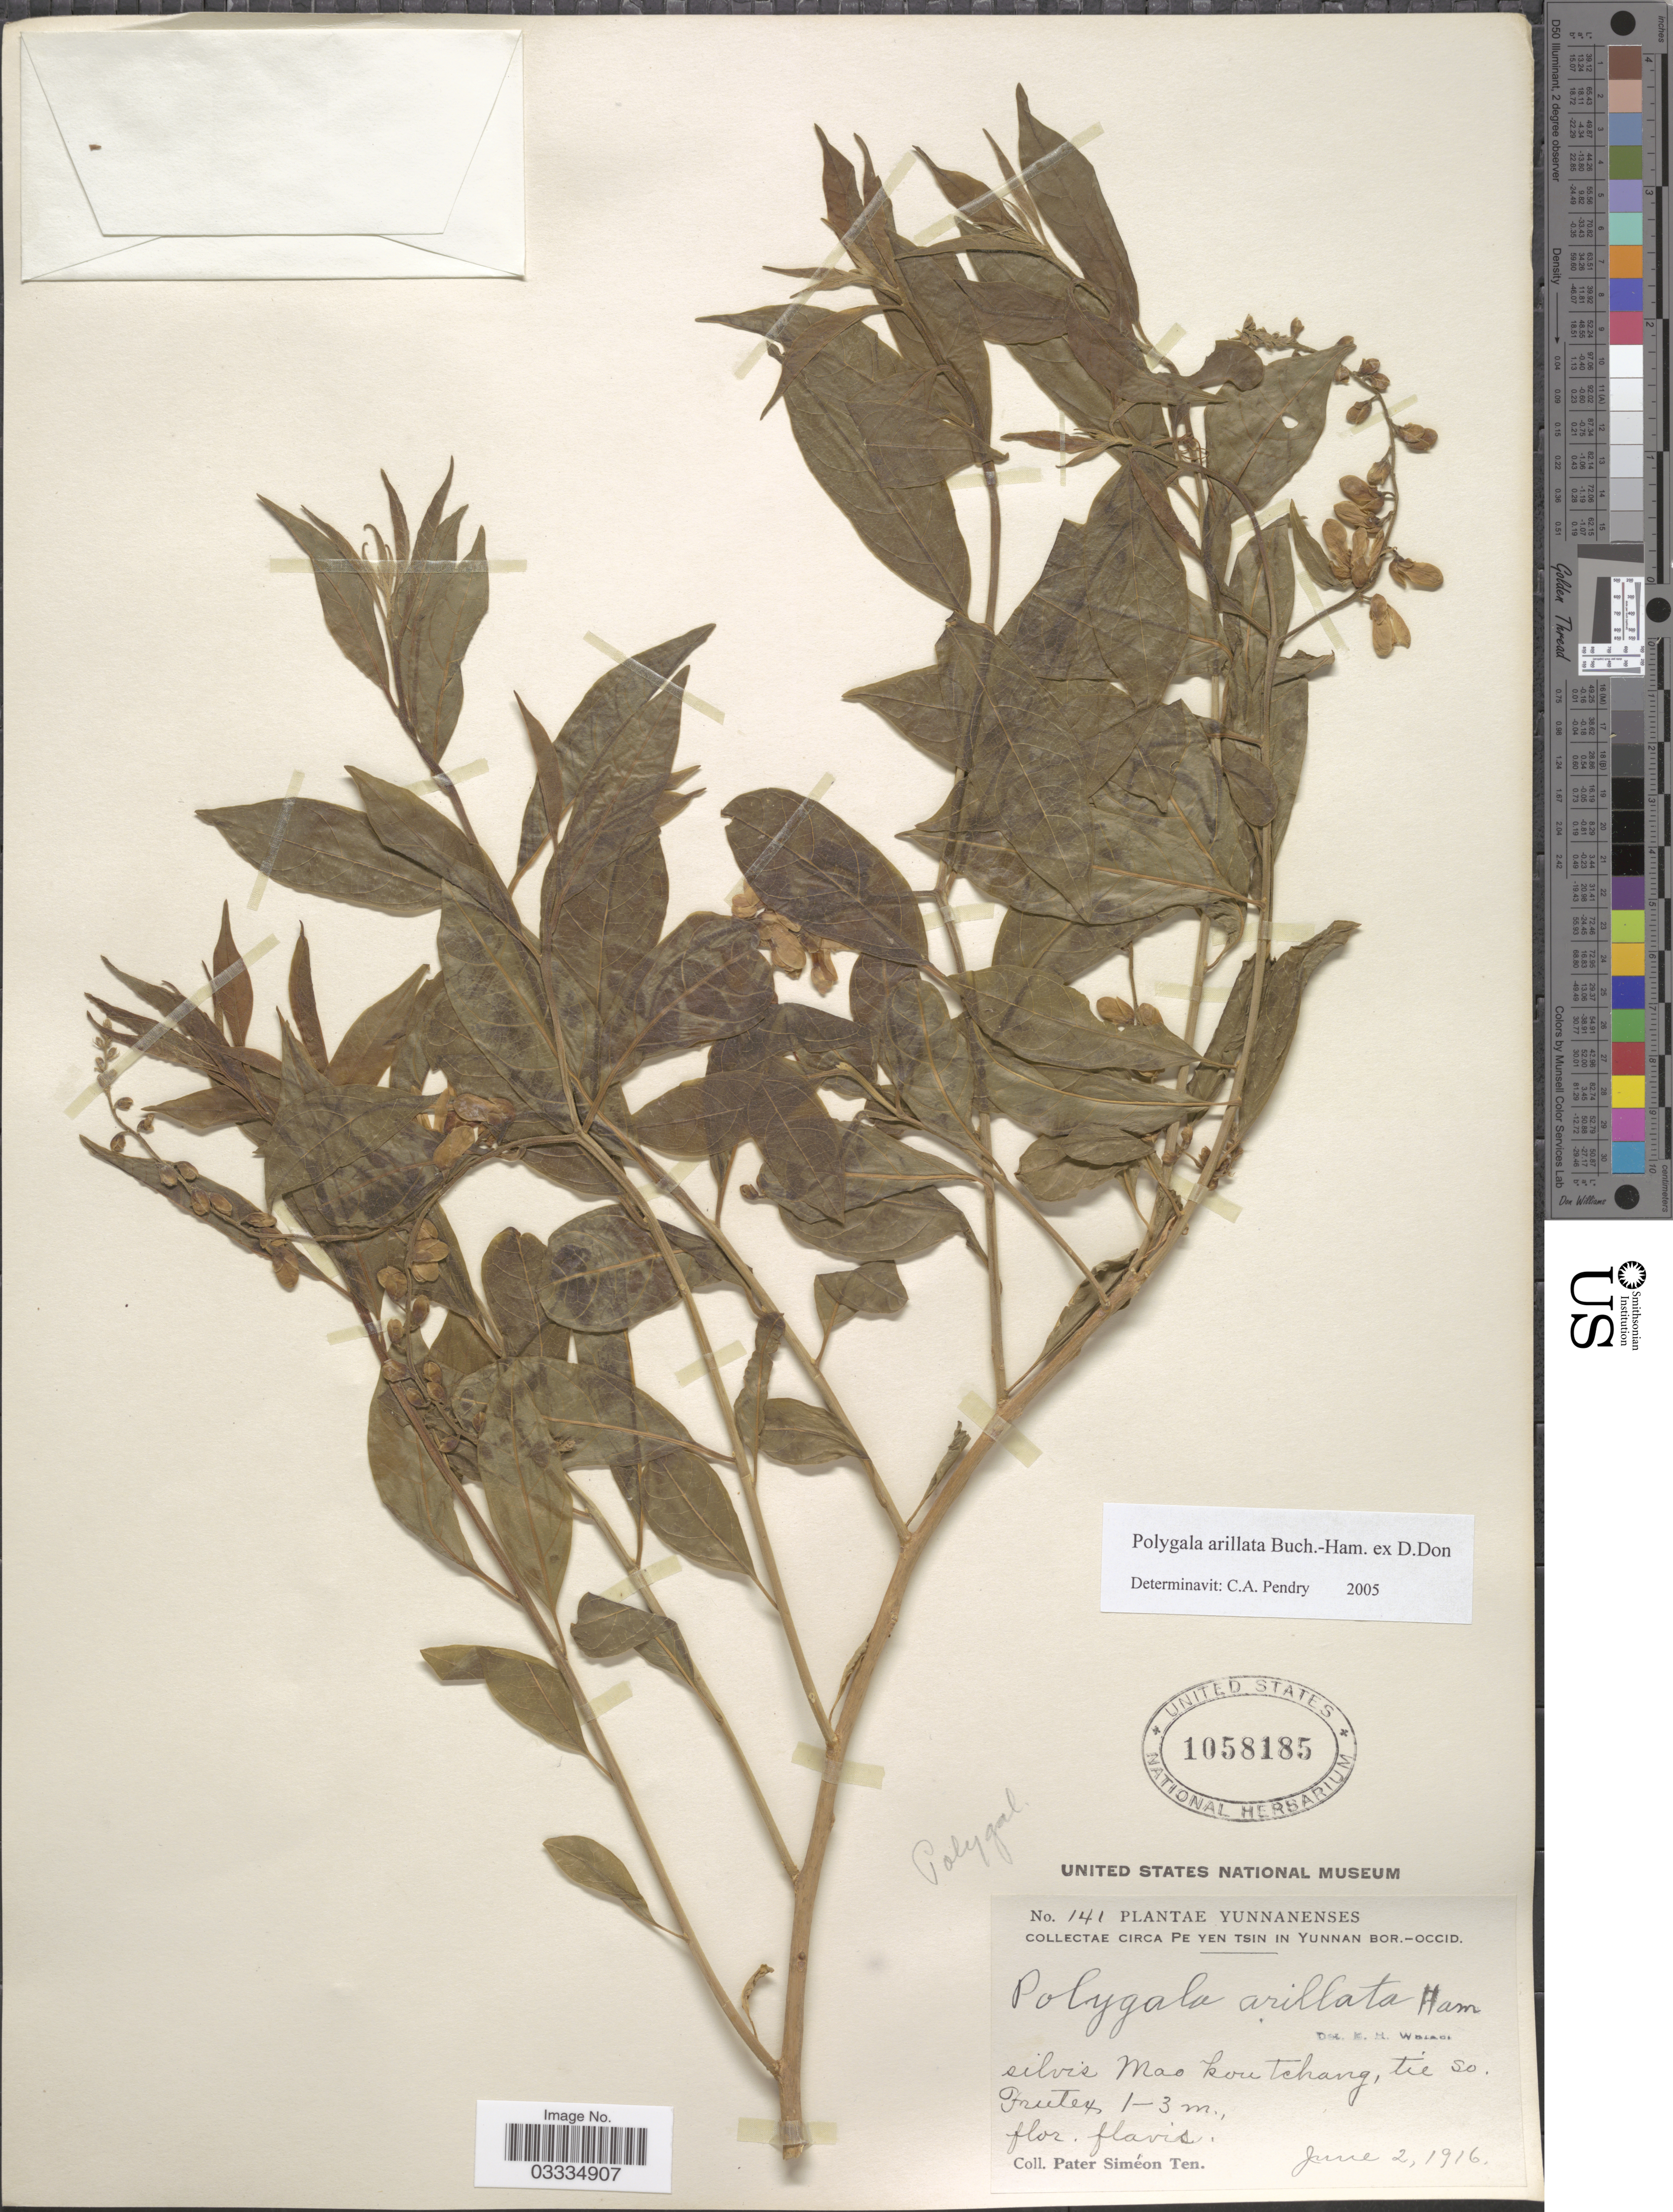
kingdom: Plantae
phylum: Tracheophyta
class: Magnoliopsida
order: Fabales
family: Polygalaceae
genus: Polygala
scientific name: Polygala arillata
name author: Buch.-Ham. ex D. Don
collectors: P. S. Ten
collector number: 141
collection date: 1916-06-02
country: China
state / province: Yunnan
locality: Circa Pe Yen Tsin in Yunnan Bor.-Occid. Silvis Mao kou tchang, tie so.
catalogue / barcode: US 1058185